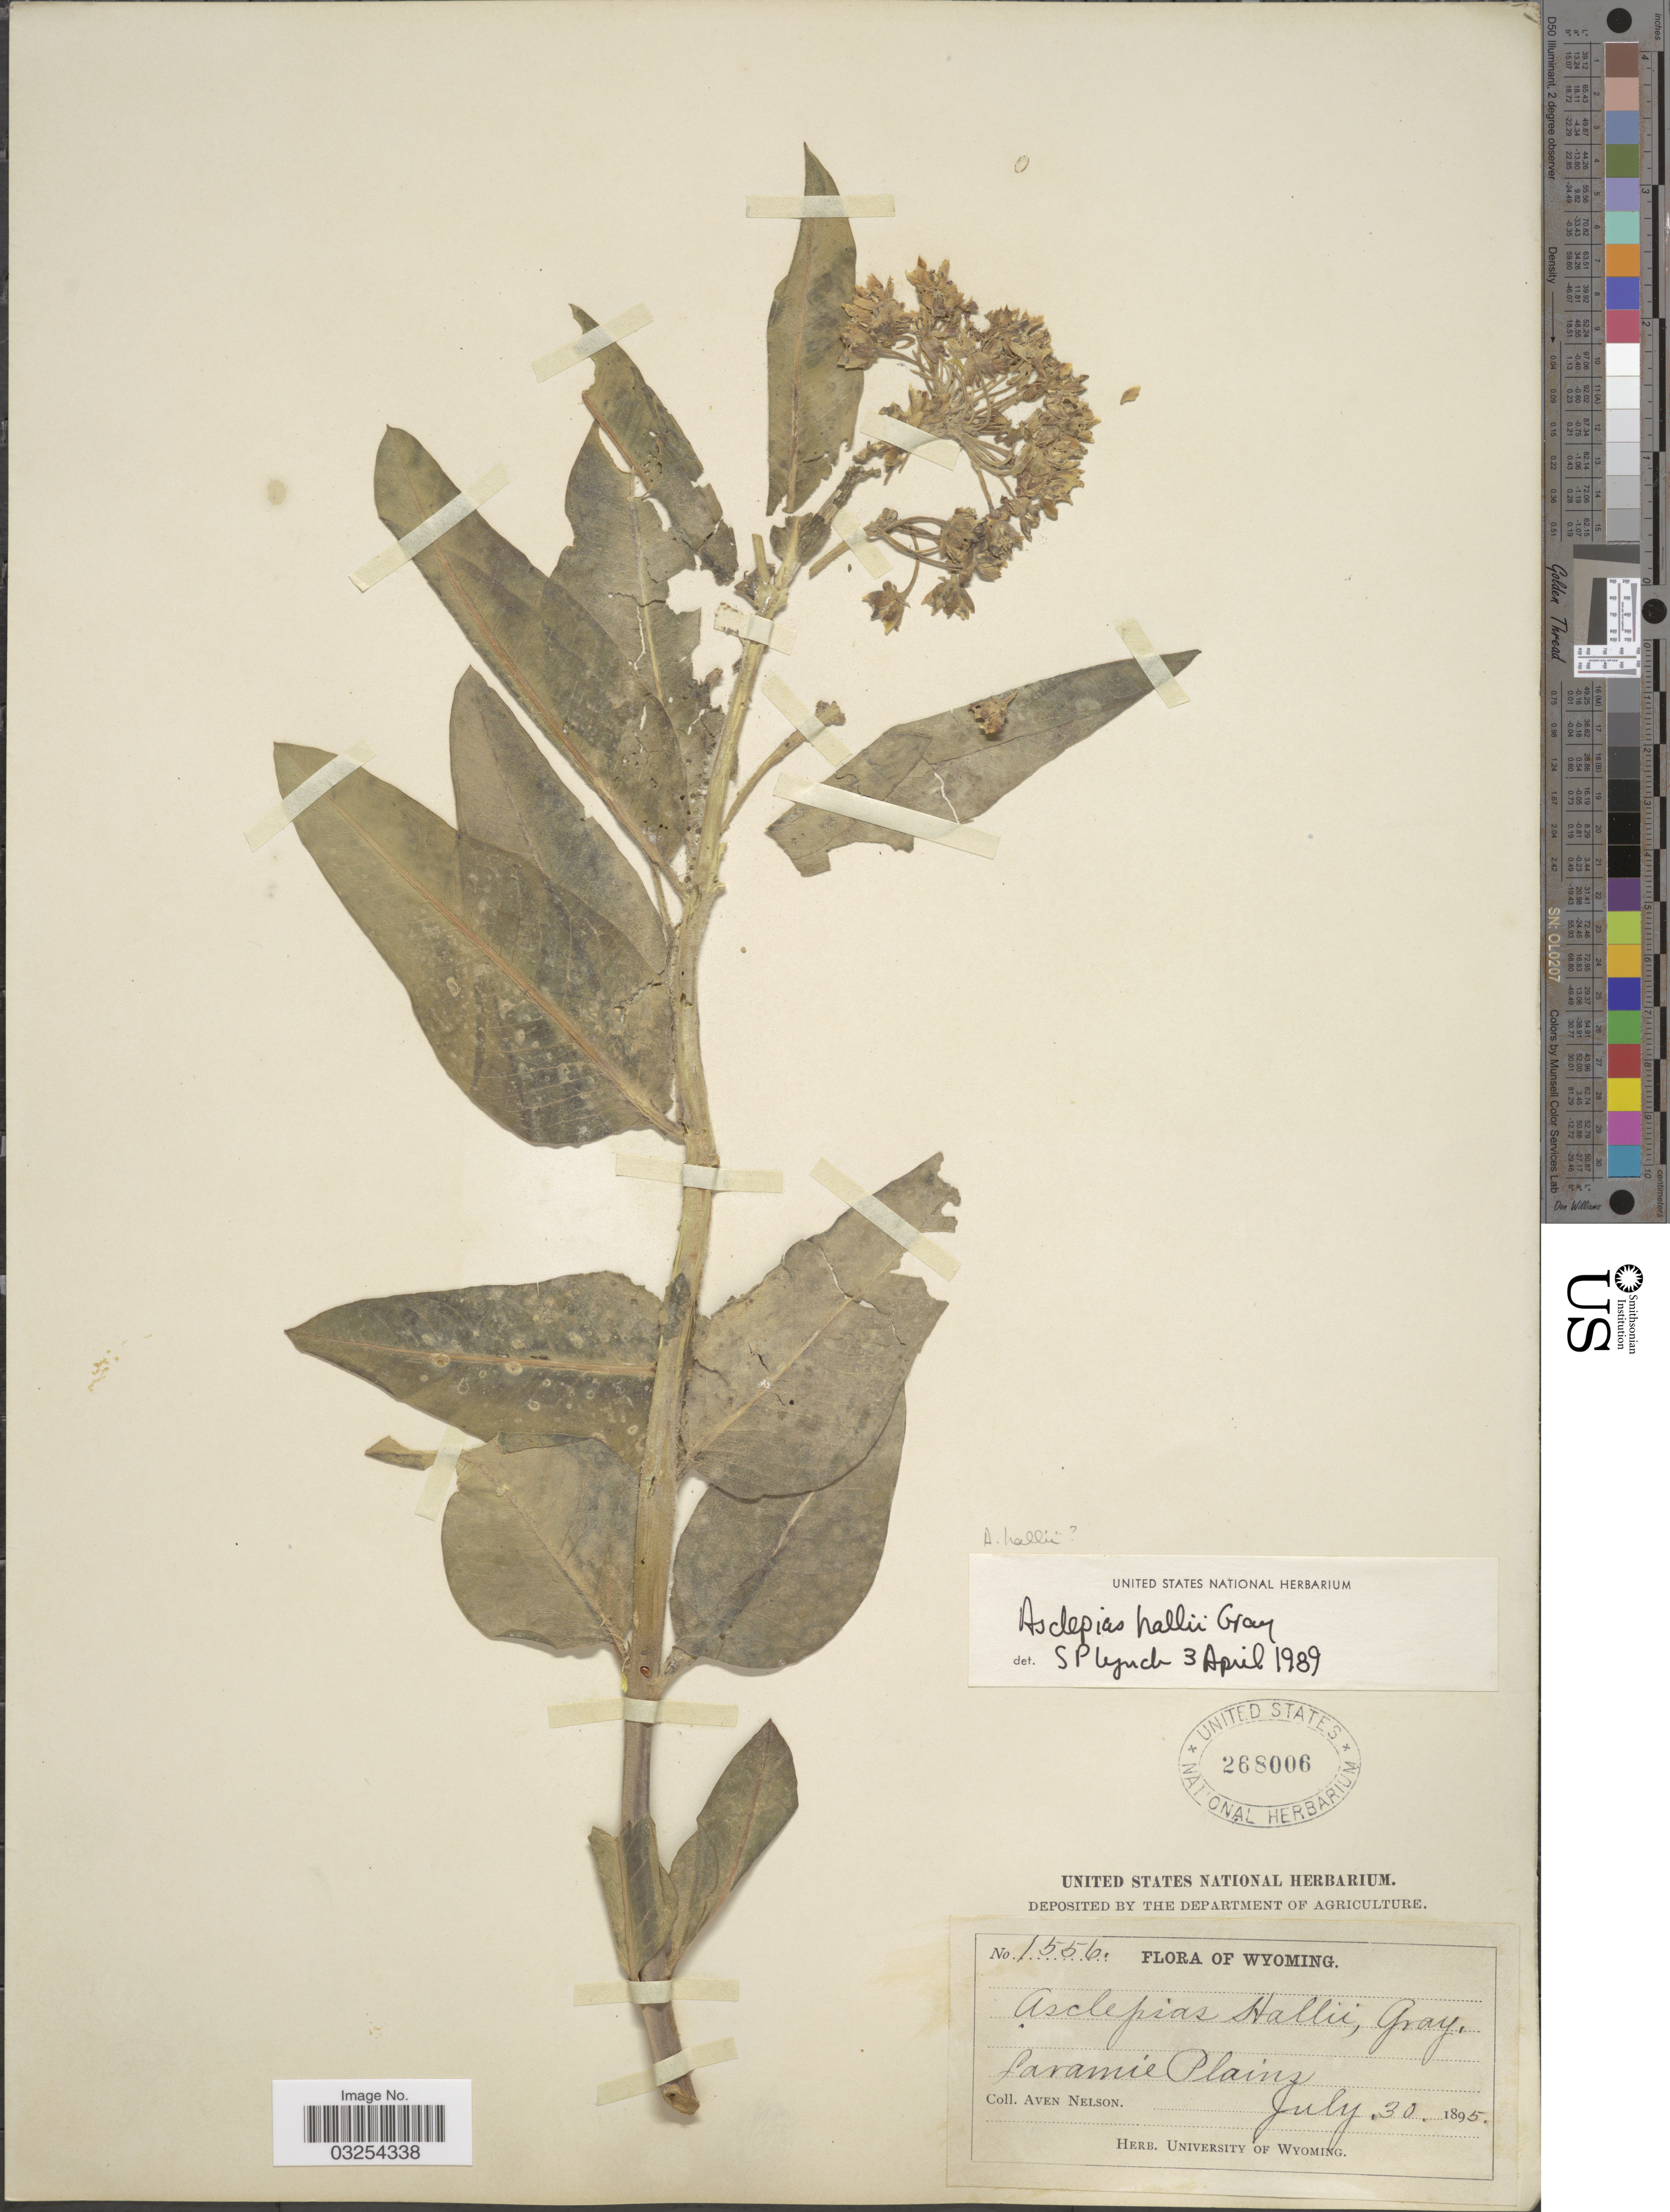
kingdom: Plantae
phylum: Tracheophyta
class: Magnoliopsida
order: Gentianales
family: Apocynaceae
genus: Asclepias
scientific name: Asclepias hallii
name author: A. Gray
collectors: A. Nelson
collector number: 1556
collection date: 1895-07-30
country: United States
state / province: Wyoming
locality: Laramie Plains.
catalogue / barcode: US 268006